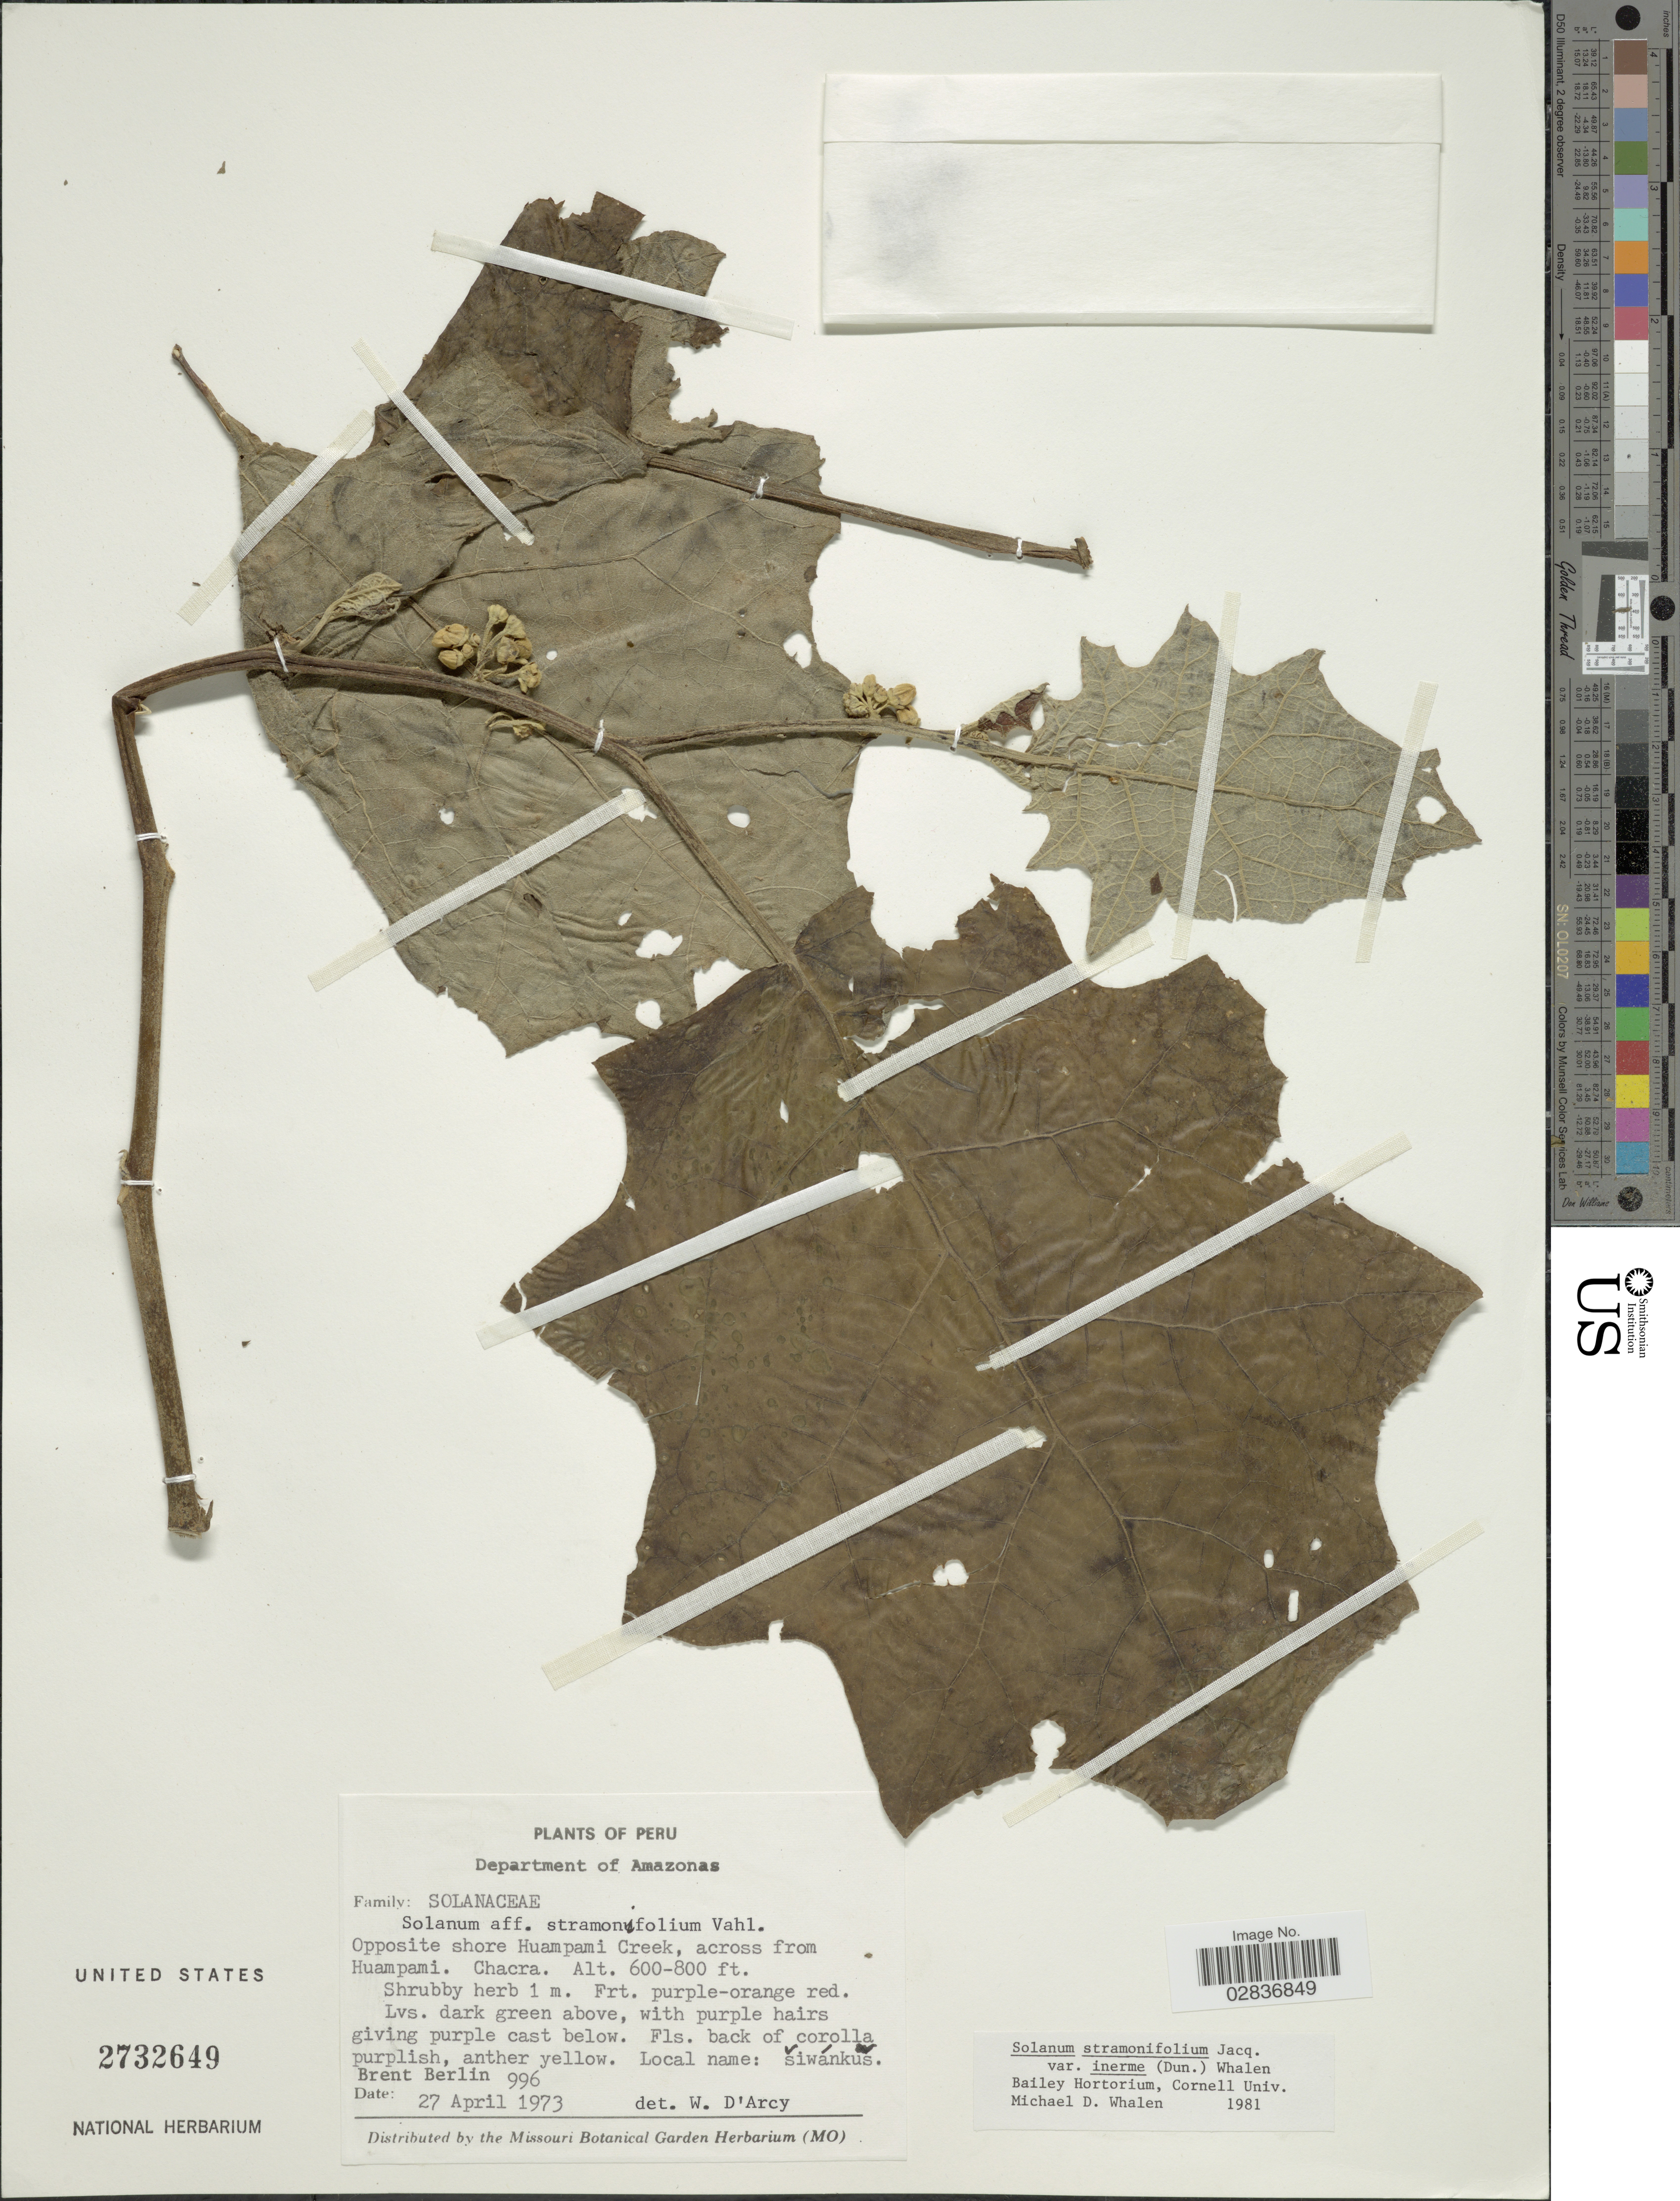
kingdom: Plantae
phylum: Tracheophyta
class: Magnoliopsida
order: Solanales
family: Solanaceae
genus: Solanum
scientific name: Solanum stramoniifolium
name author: Jacq.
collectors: B. Berlin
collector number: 996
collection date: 1973-04-27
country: Peru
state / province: Amazonas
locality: Department of Amazonas, Opposite shore Huampami Creek, across from Huampami. Chacra.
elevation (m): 183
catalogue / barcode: US 2732649